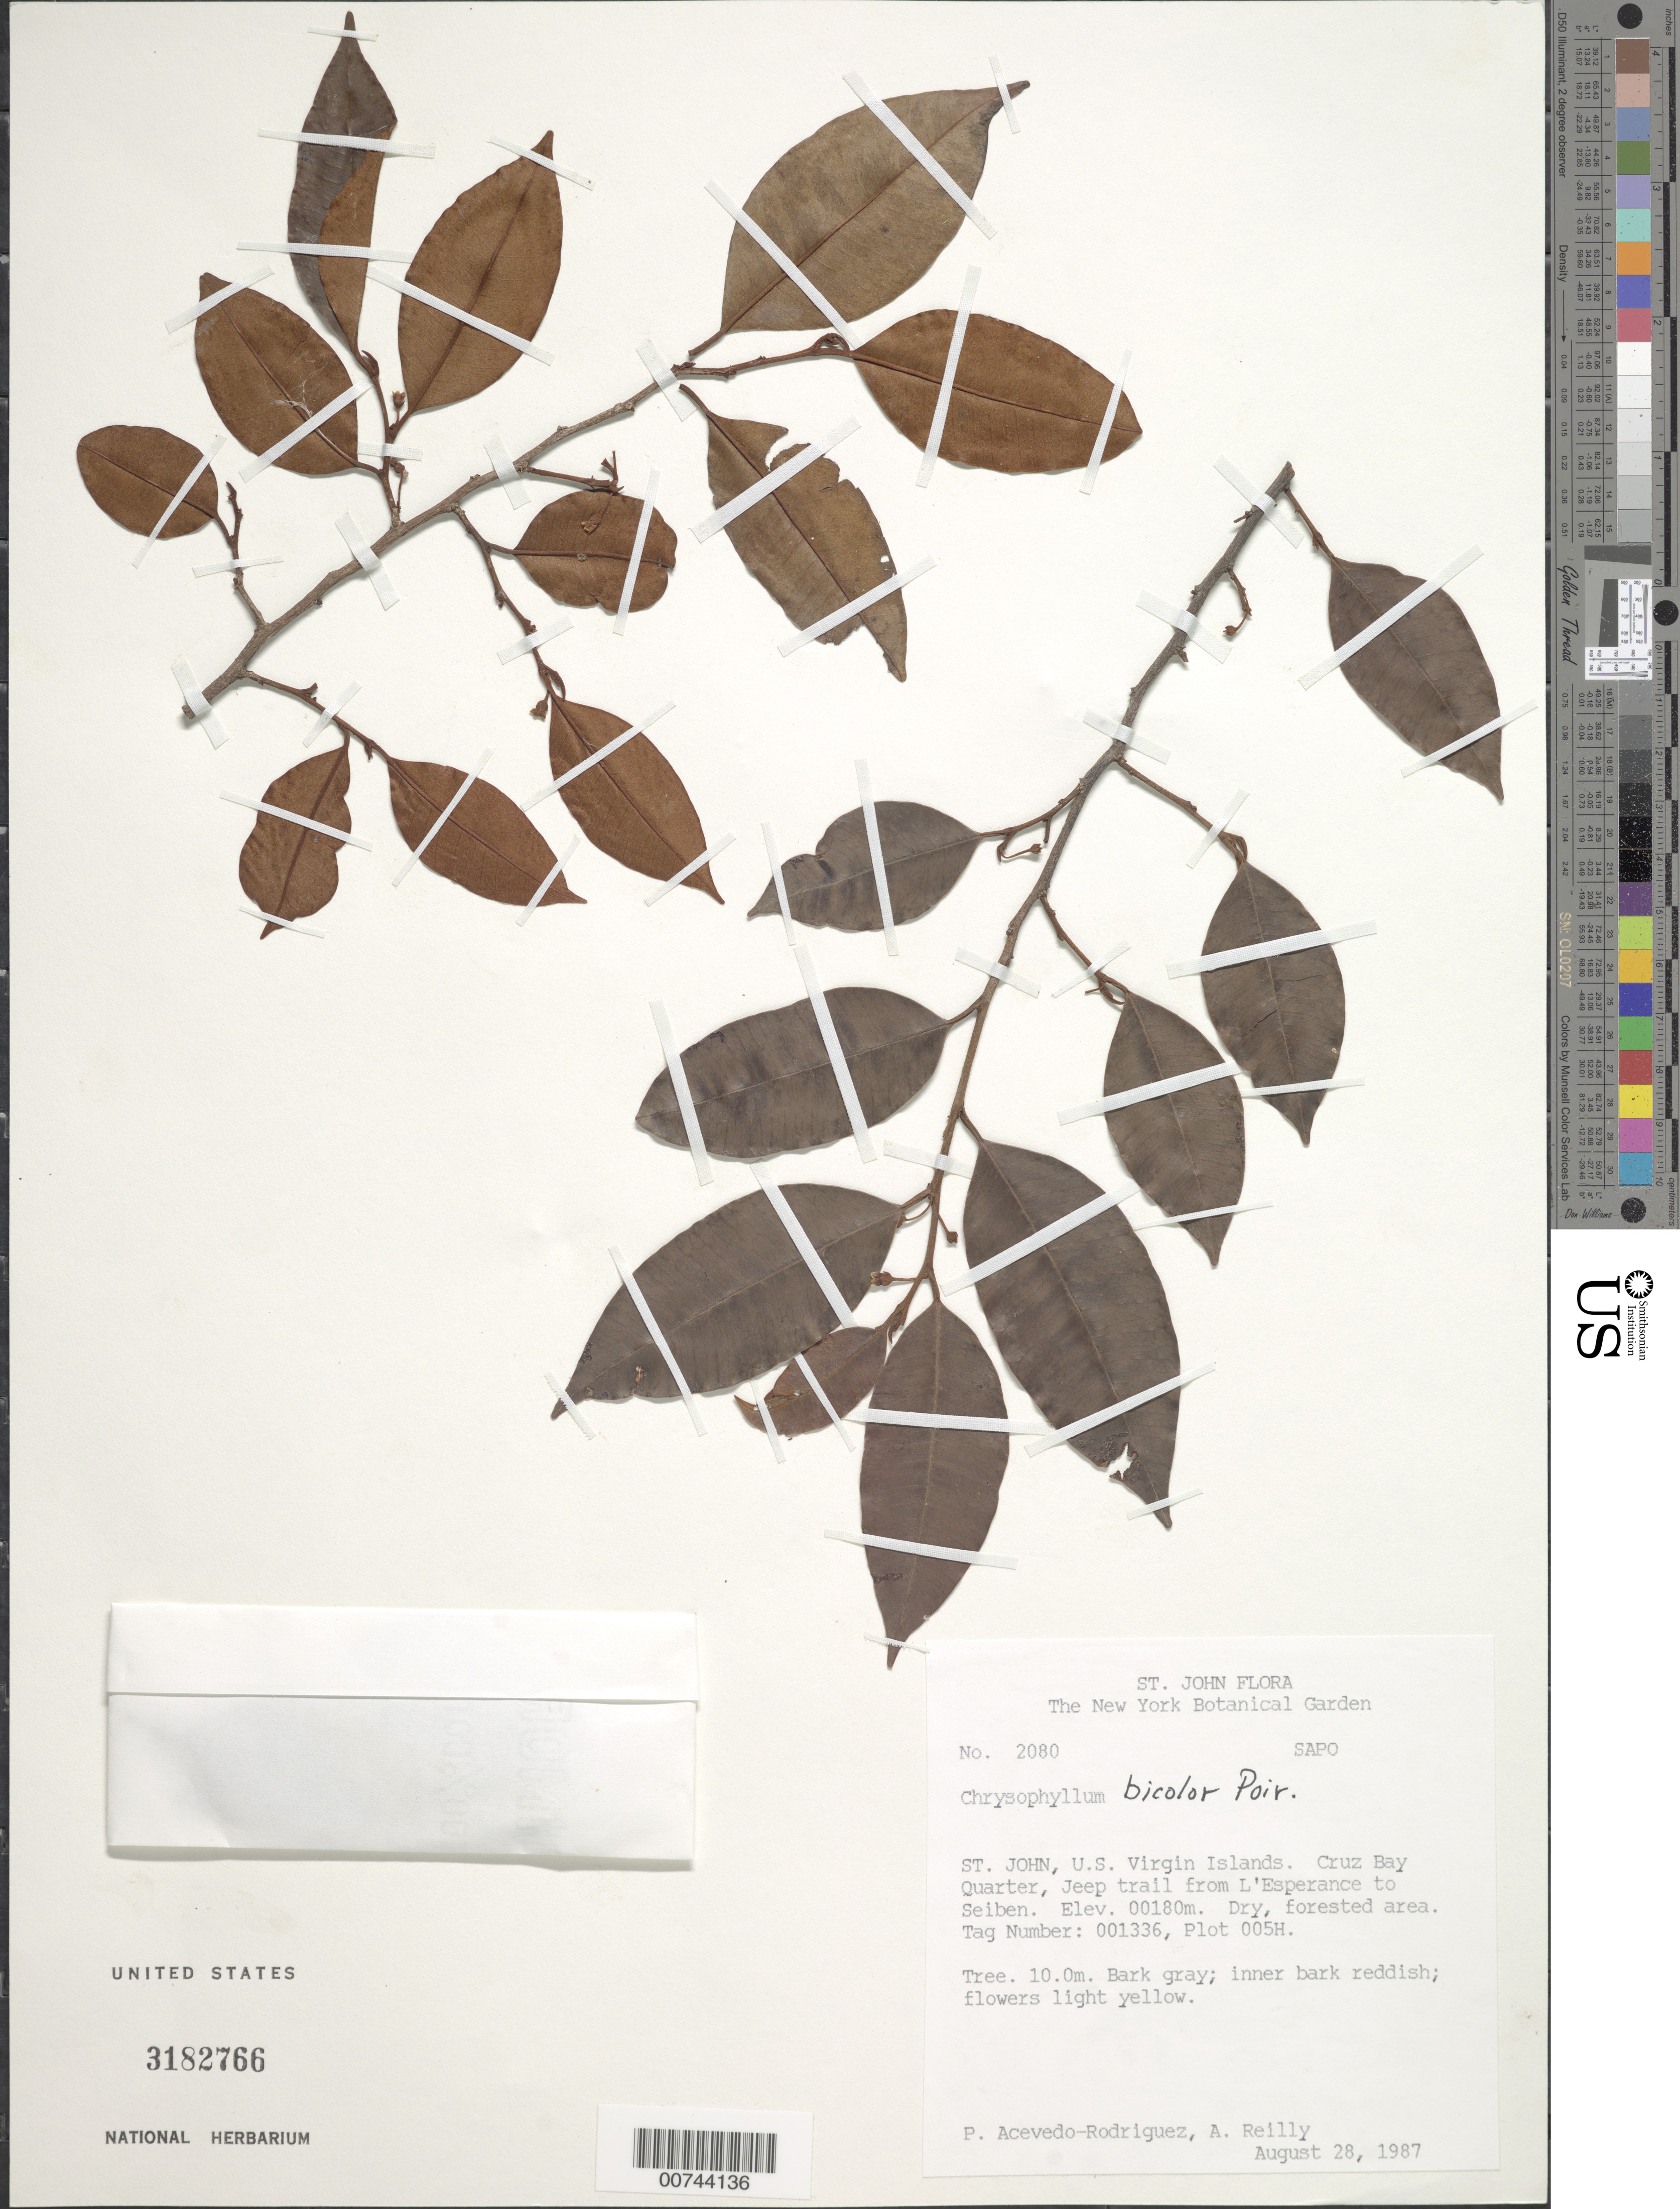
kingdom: Plantae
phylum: Tracheophyta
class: Magnoliopsida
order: Ericales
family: Sapotaceae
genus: Chrysophyllum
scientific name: Chrysophyllum bicolor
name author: Poir.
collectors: P. Acevedo-Rodr. & A. Reilly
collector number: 2080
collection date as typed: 28 Aug 1987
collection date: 1987-08-28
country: U.S. Virgin Islands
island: St. John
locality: Cruz Bay Quarter; Jeep trail from L'Esperance to Seiben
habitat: Dry, forested area.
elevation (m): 180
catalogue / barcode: US 3182766